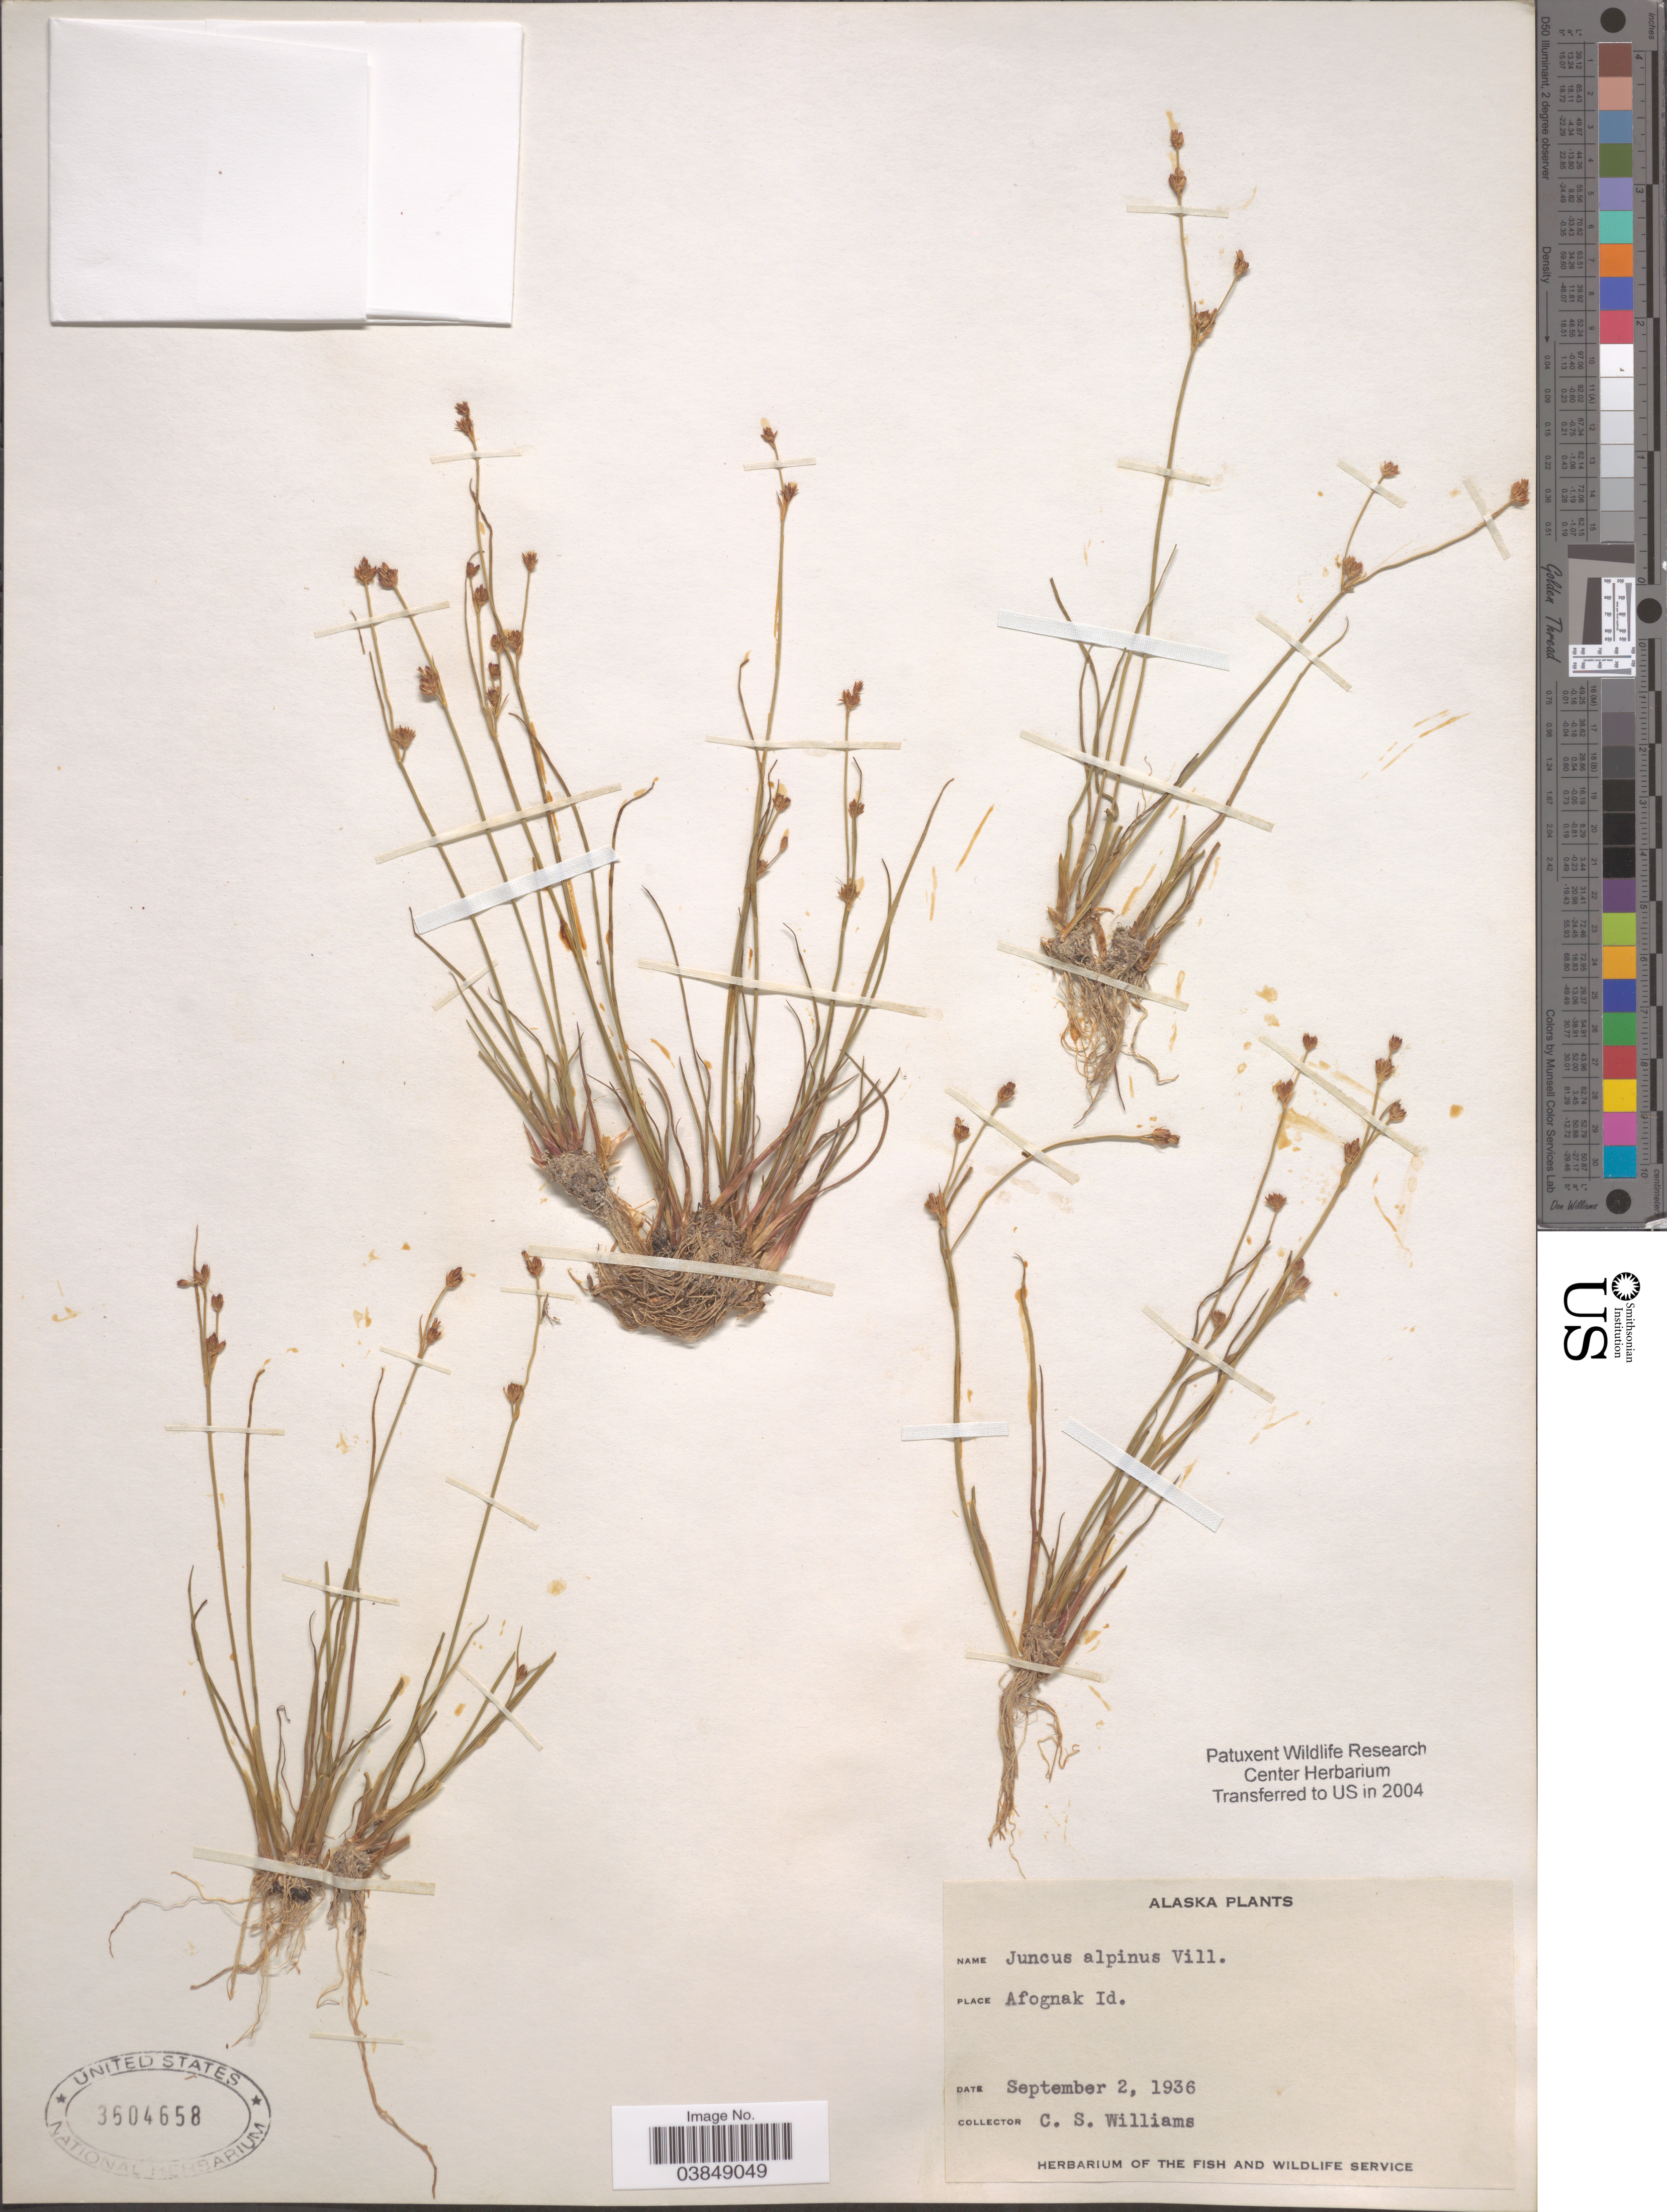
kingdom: Plantae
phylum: Tracheophyta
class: Liliopsida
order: Poales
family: Juncaceae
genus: Juncus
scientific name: Juncus alpinus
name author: Vill.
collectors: C. Williams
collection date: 1936-09-02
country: United States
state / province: Alaska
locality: Afognak Id.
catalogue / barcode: US 3604658